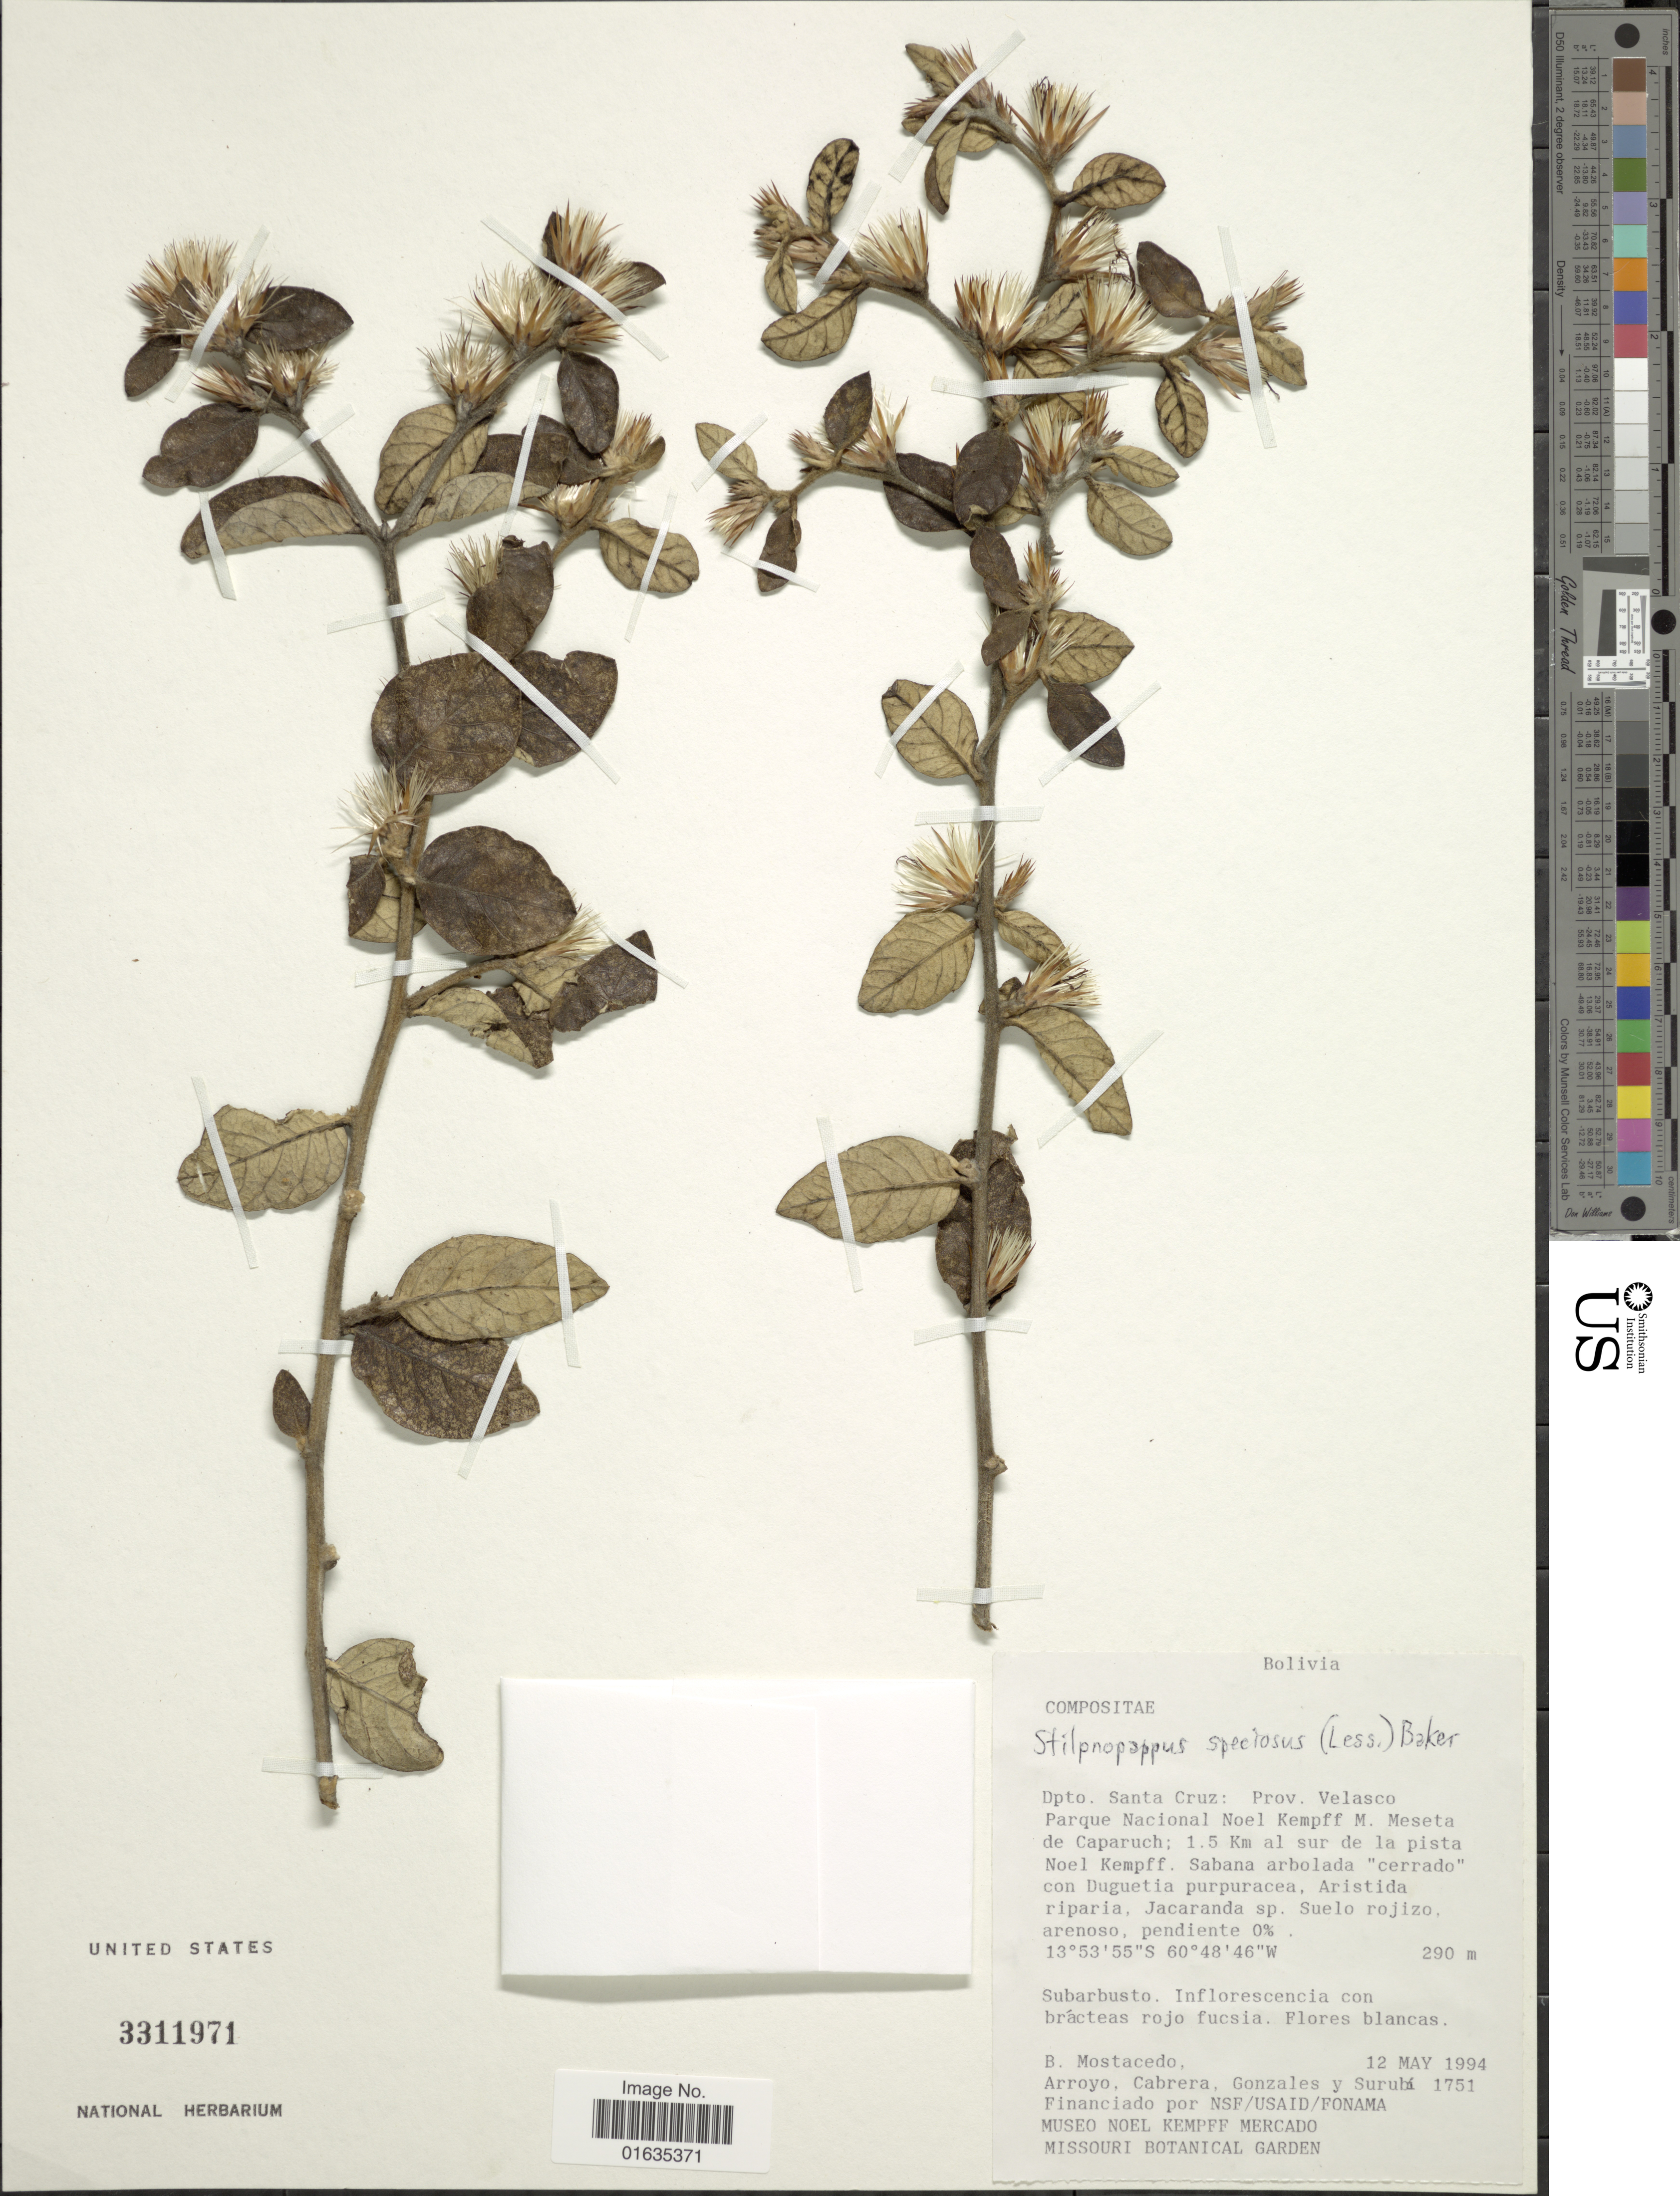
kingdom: Plantae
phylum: Tracheophyta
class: Magnoliopsida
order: Asterales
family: Asteraceae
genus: Stilpnopappus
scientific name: Stilpnopappus speciosus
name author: (Less.) Baker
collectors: B. Mostacedo, Arroyo, --, Cabrera, --, Gonzales, -- & Surubi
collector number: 1751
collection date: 1994-05-12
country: Bolivia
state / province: Santa Cruz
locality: Prov. Velasco, Parque Nacional Noel Kempff M. Meseta de Caparuch, 1.5 km al sur de la pista Noel Kempff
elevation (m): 290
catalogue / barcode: US 3311971